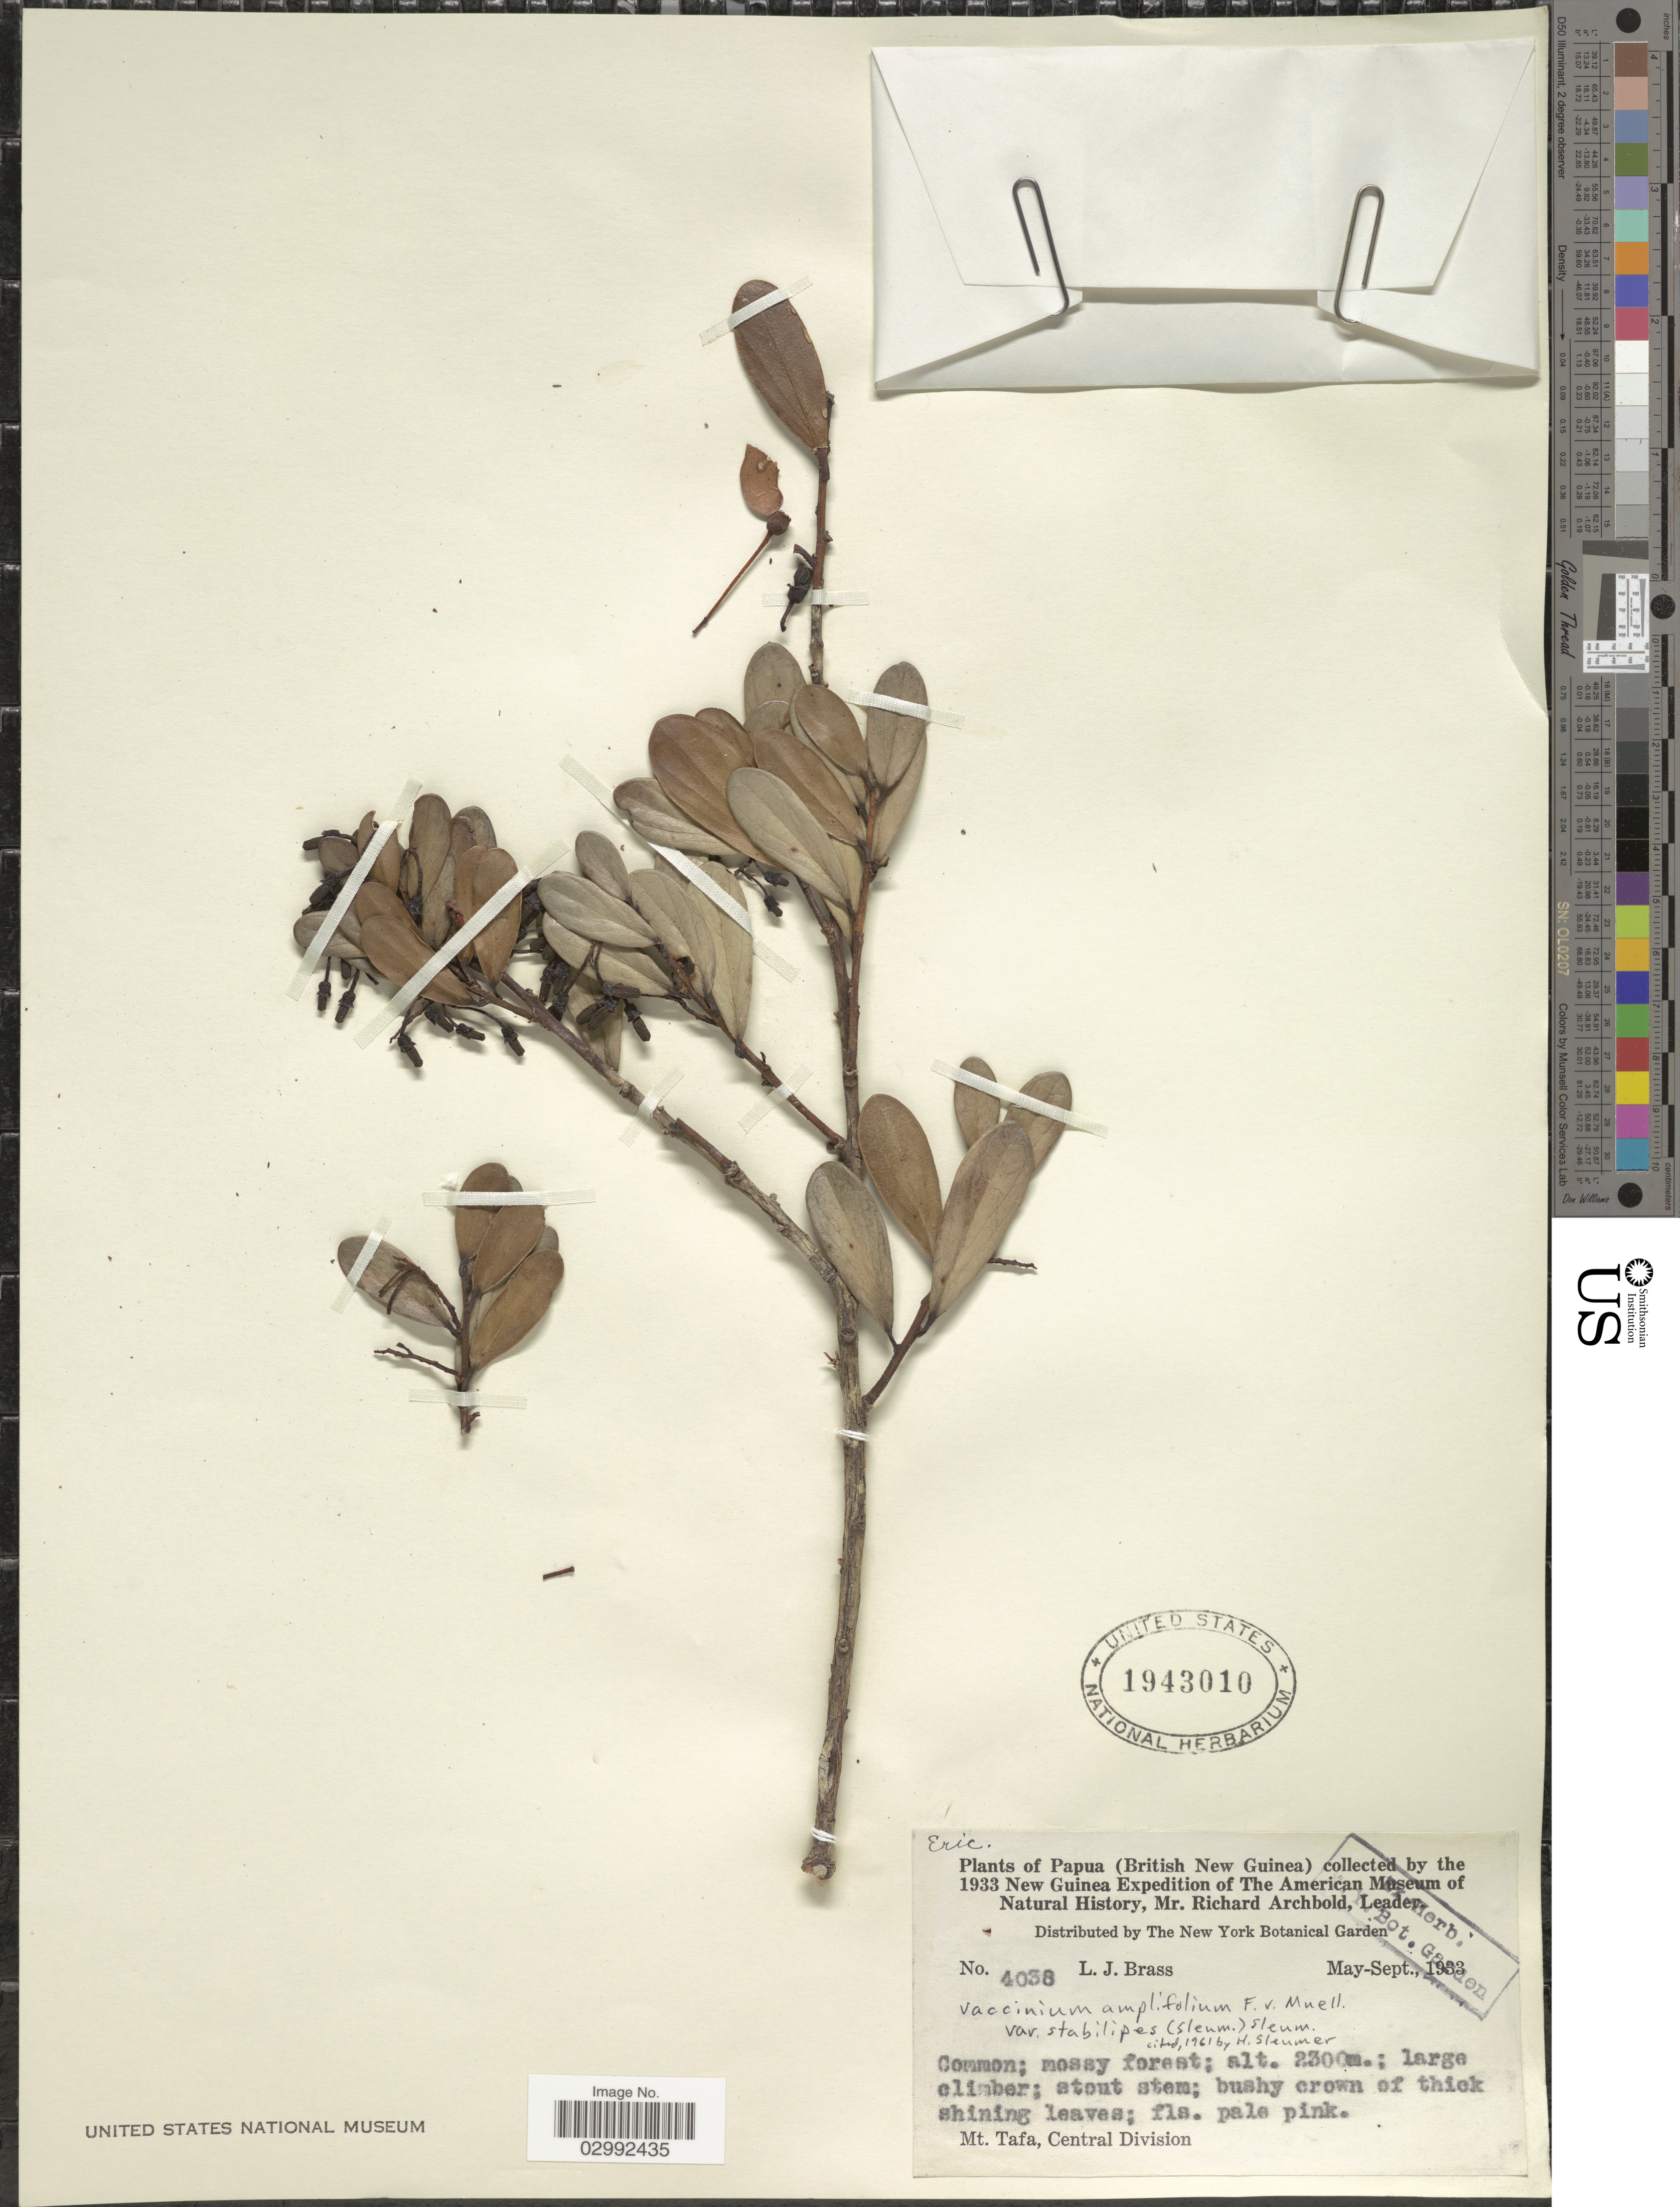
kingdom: Plantae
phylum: Tracheophyta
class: Magnoliopsida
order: Ericales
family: Ericaceae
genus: Vaccinium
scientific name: Vaccinium amplifolium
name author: F. Muell.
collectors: L. J. Brass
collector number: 4038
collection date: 1933-05/1933-09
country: Papua New Guinea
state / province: Central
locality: Papua (British New Guinea), Mt. Tafa, Central Division.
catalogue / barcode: US 1943010